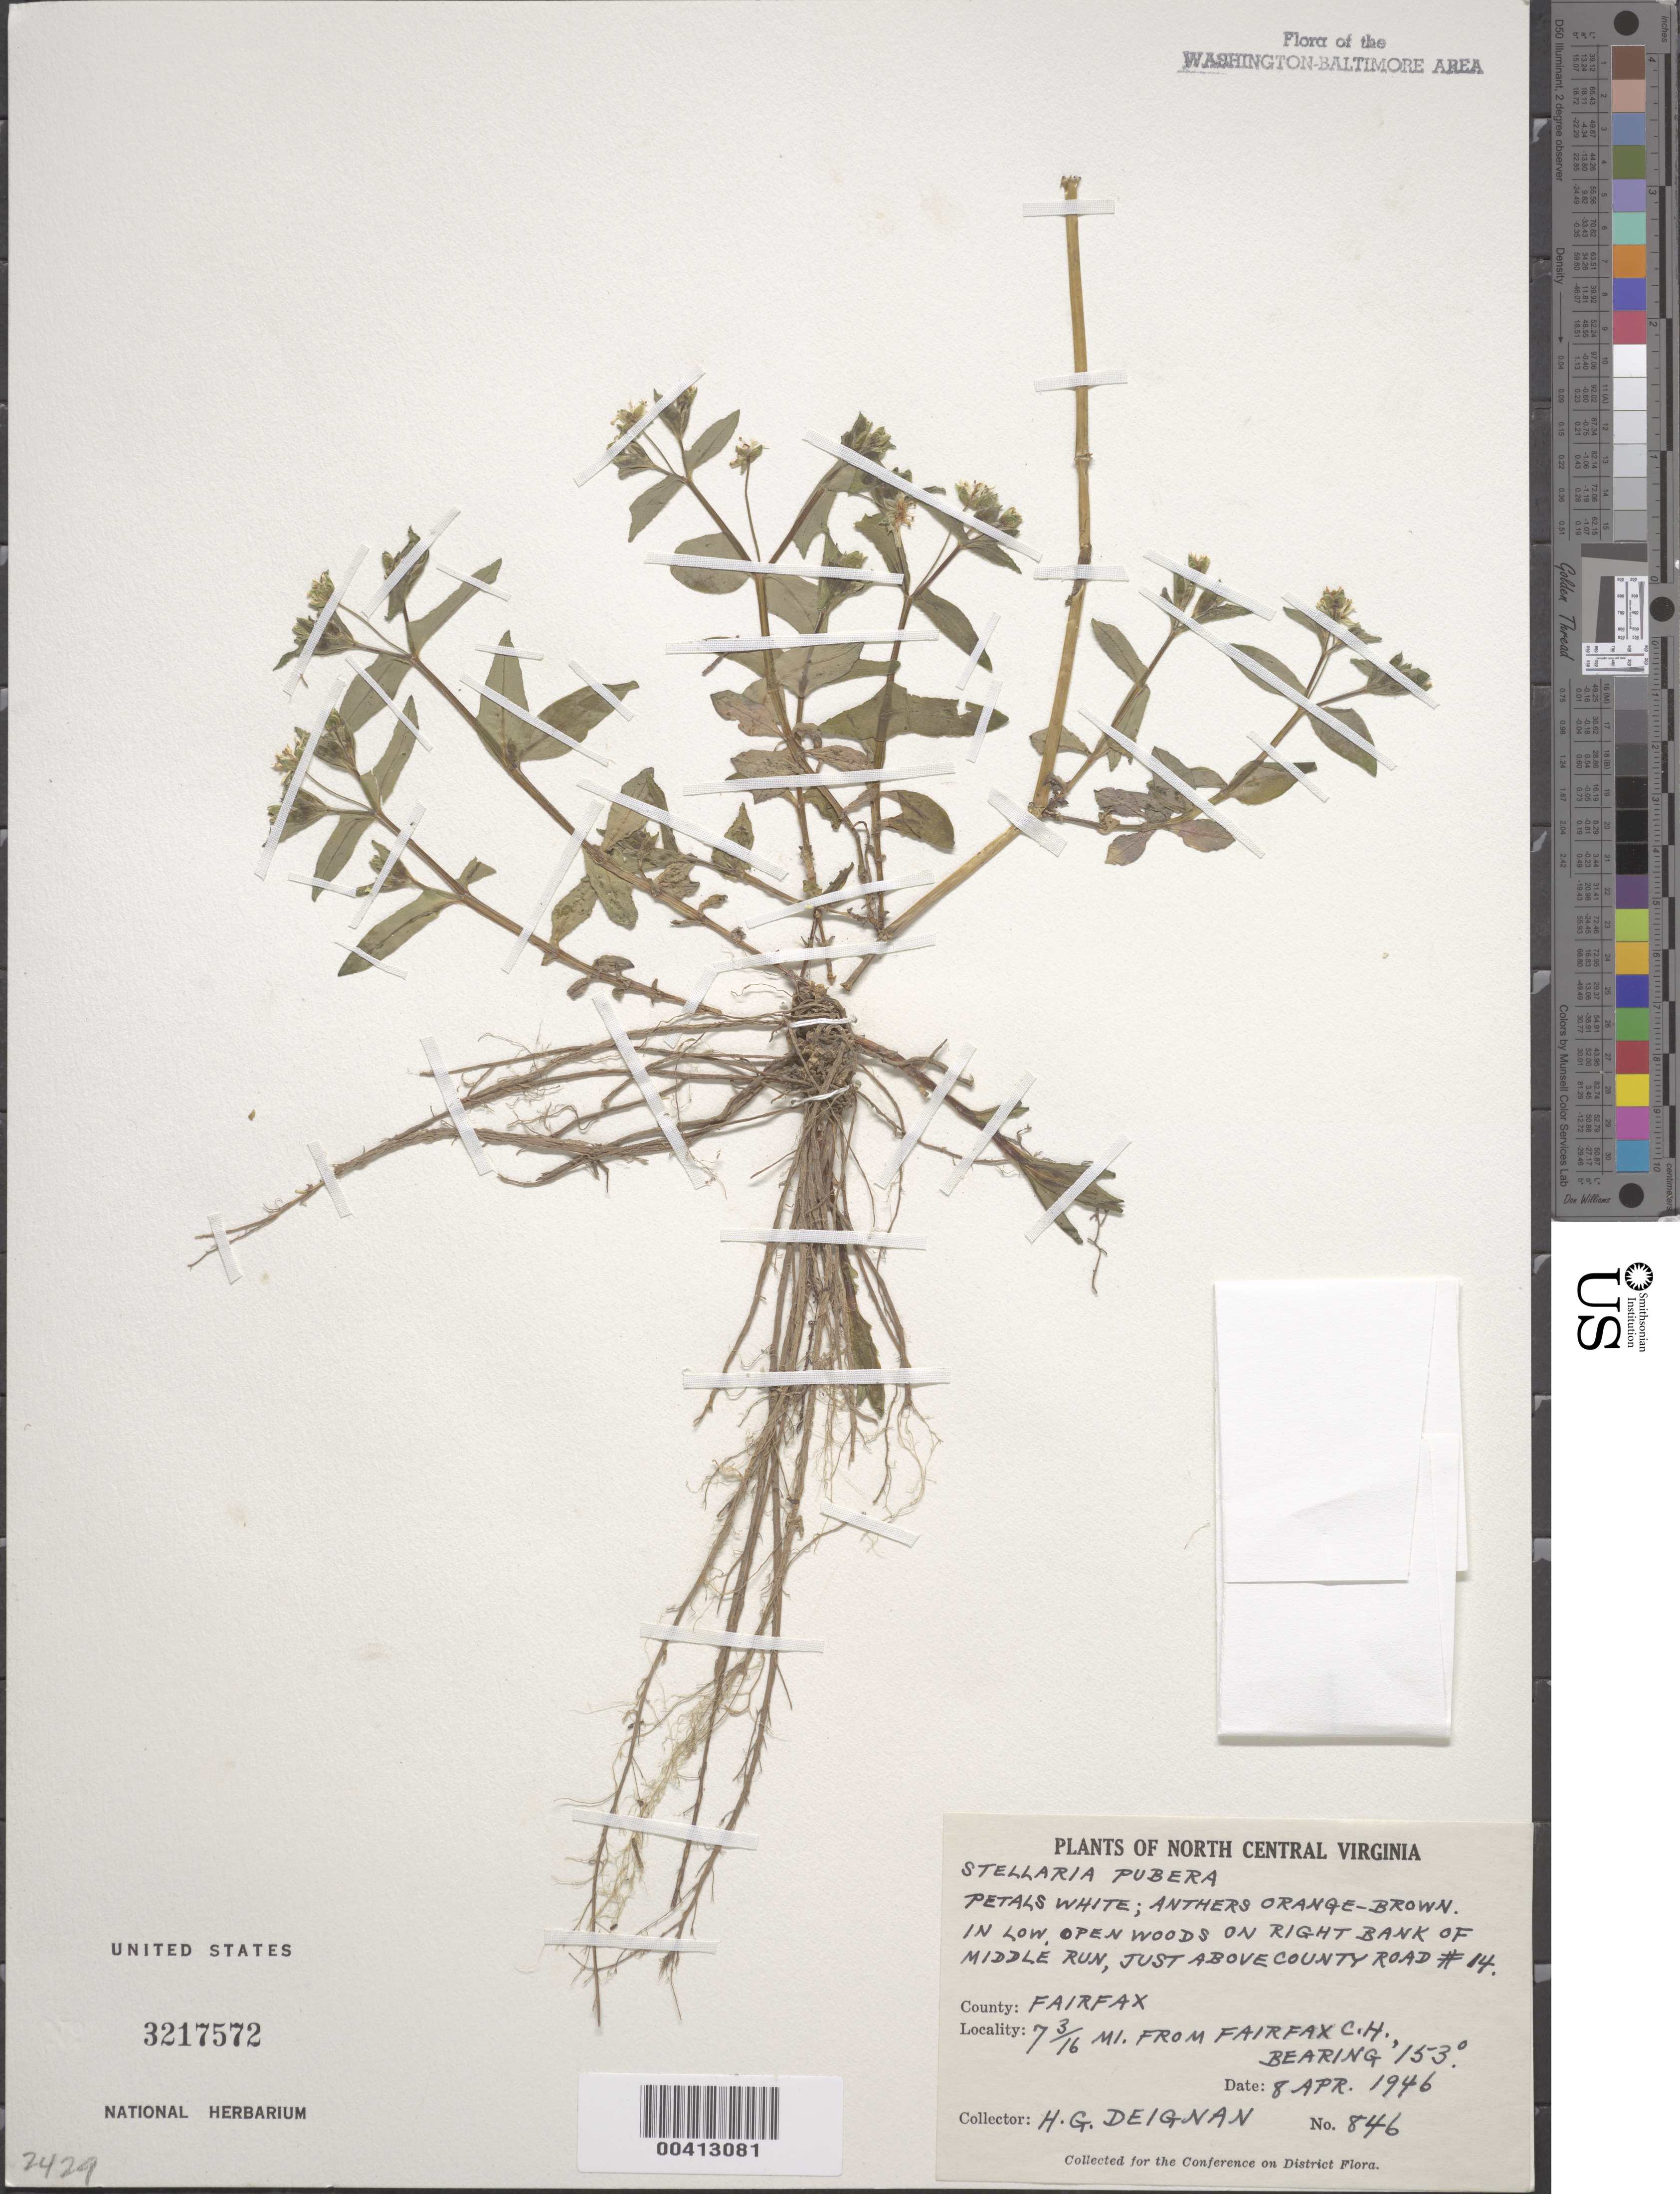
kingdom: Plantae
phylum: Tracheophyta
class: Magnoliopsida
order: Caryophyllales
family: Caryophyllaceae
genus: Stellaria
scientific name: Stellaria pubera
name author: Michx.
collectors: H. Deignan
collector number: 846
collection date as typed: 08 Apr 1946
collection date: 1946-04-08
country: United States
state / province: Virginia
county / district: Fairfax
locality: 7 3/16 mi. from Fairfax County Courthouse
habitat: In low open woods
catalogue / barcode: US 3217572